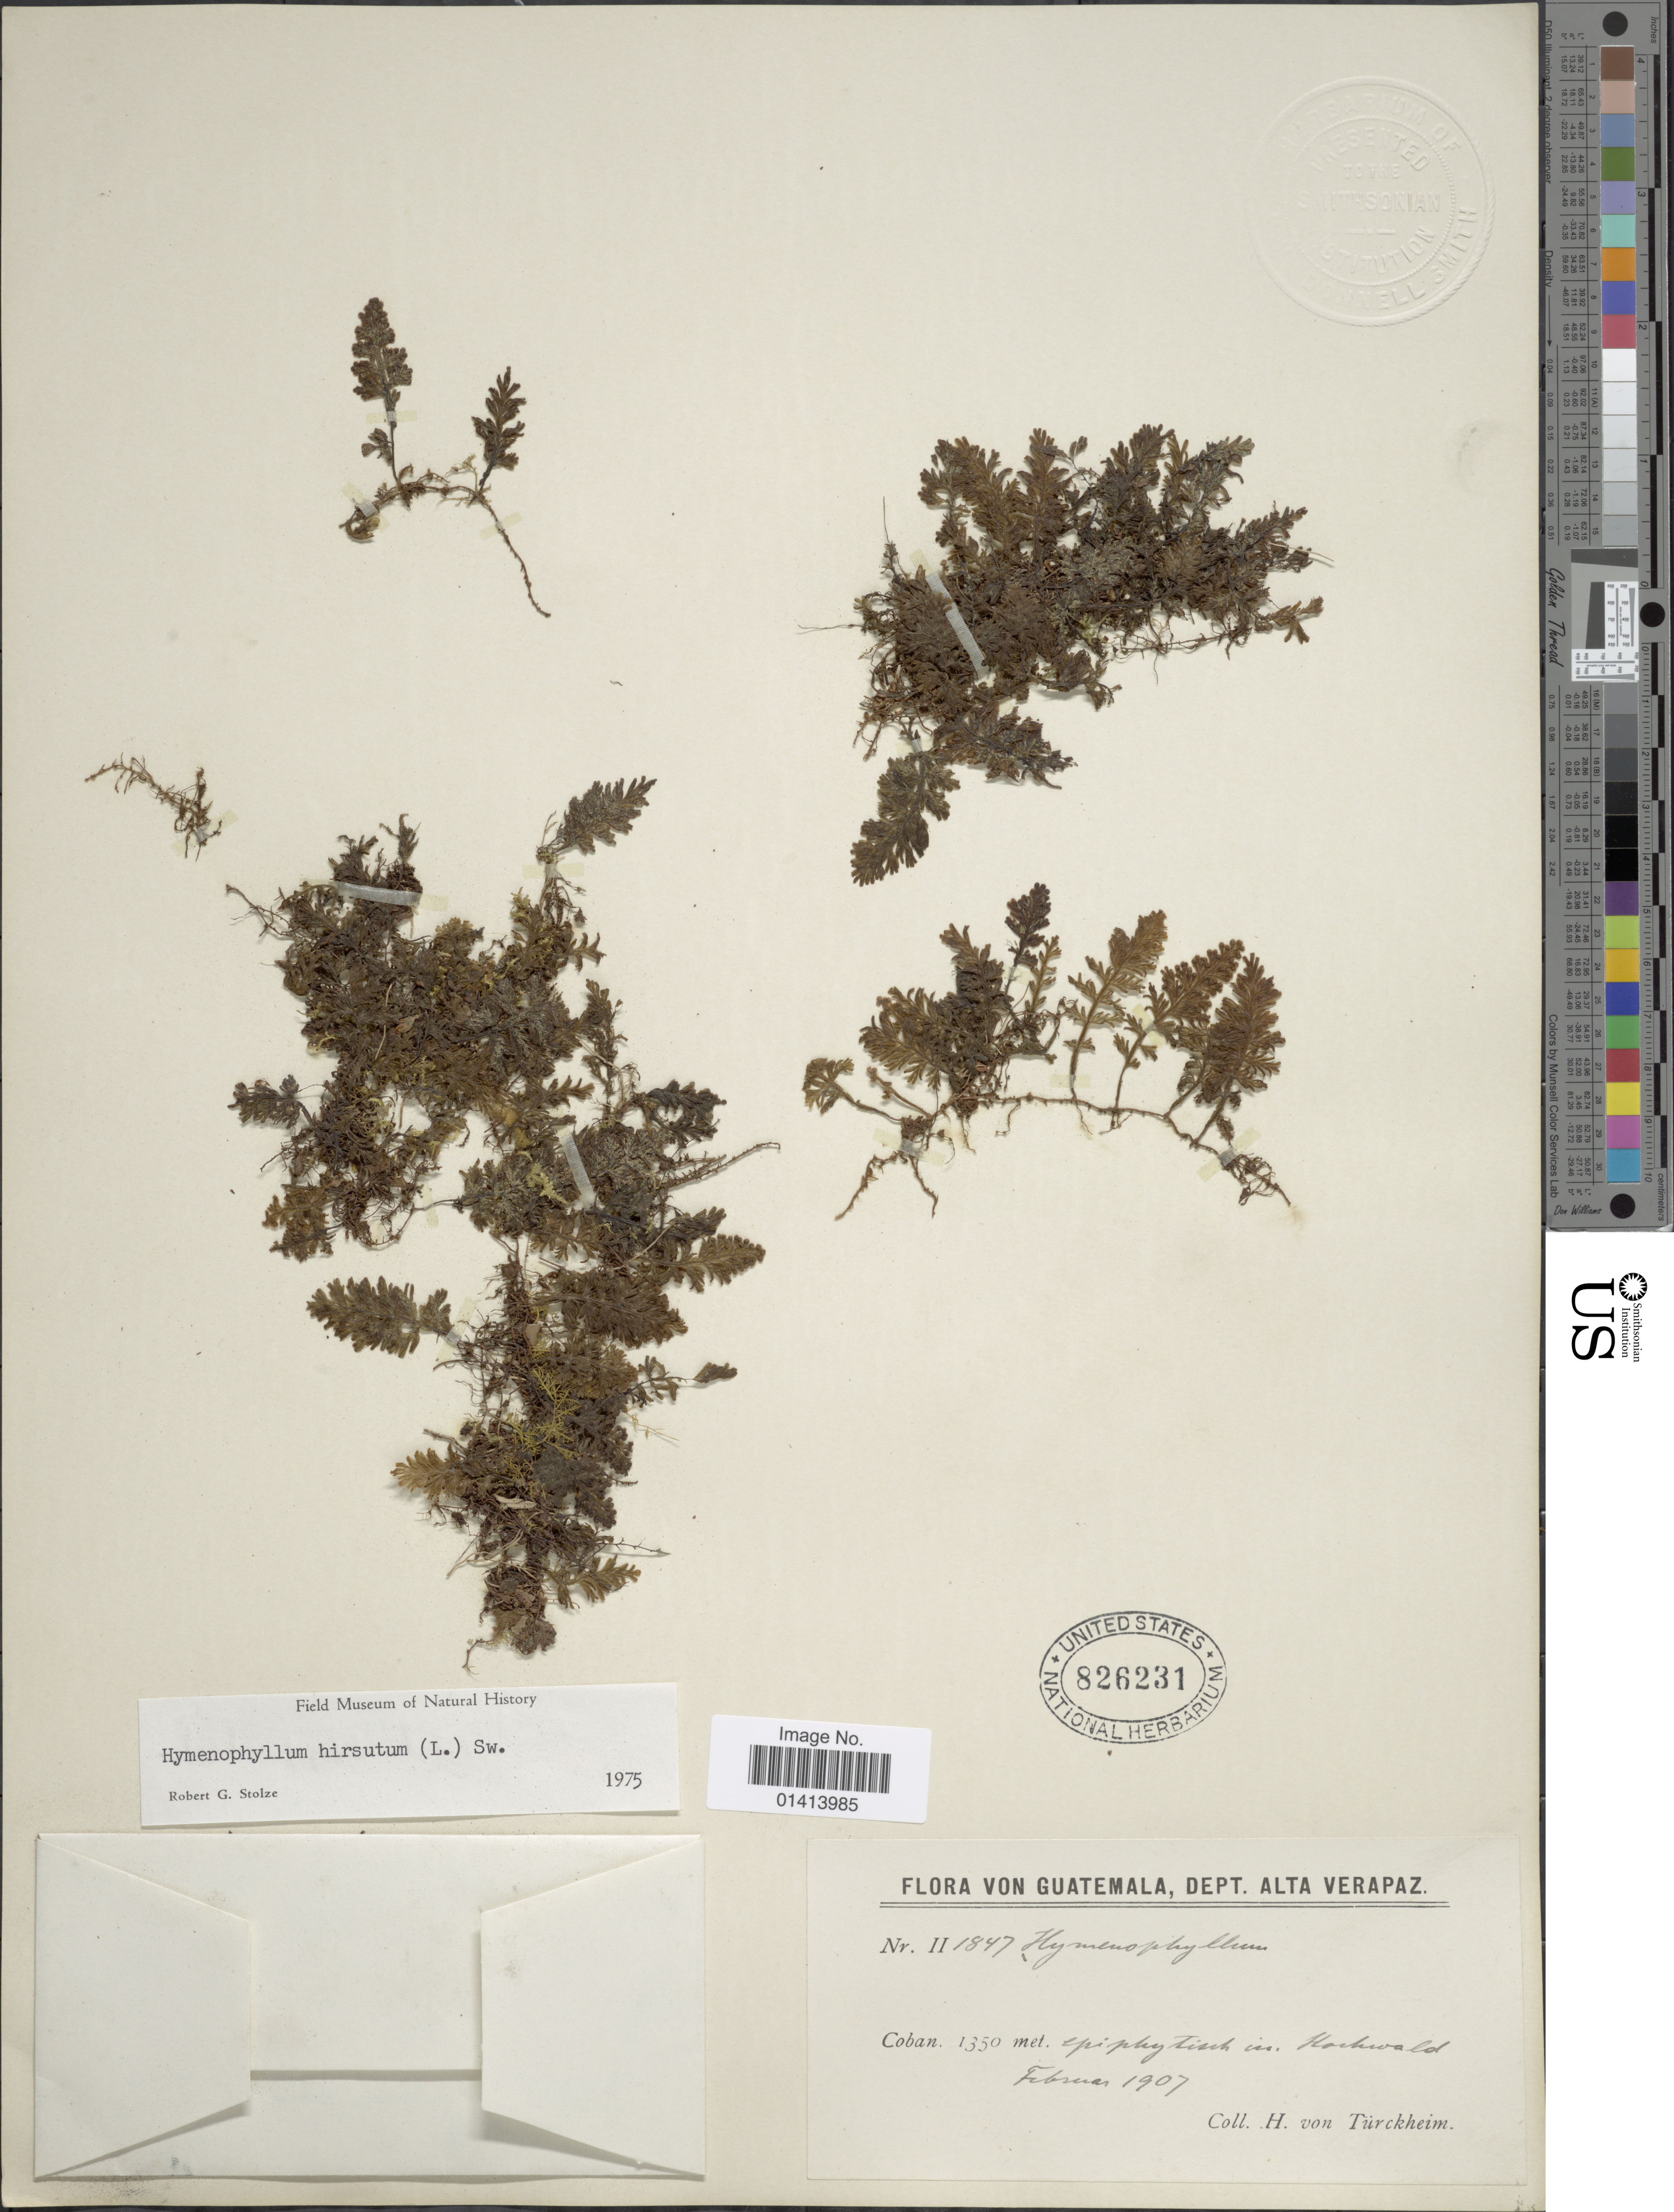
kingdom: Plantae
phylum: Tracheophyta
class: Polypodiopsida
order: Hymenophyllales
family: Hymenophyllaceae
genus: Hymenophyllum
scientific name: Hymenophyllum hirsutum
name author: (L.) Sw.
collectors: H. von Türckheim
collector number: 1847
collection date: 1907-02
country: Guatemala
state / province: Alta Verapaz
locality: Cobán, epiphytisch in hochwald [epiphytic in high forest]. Dept Alta Verapaz.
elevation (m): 1350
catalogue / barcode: US 826231